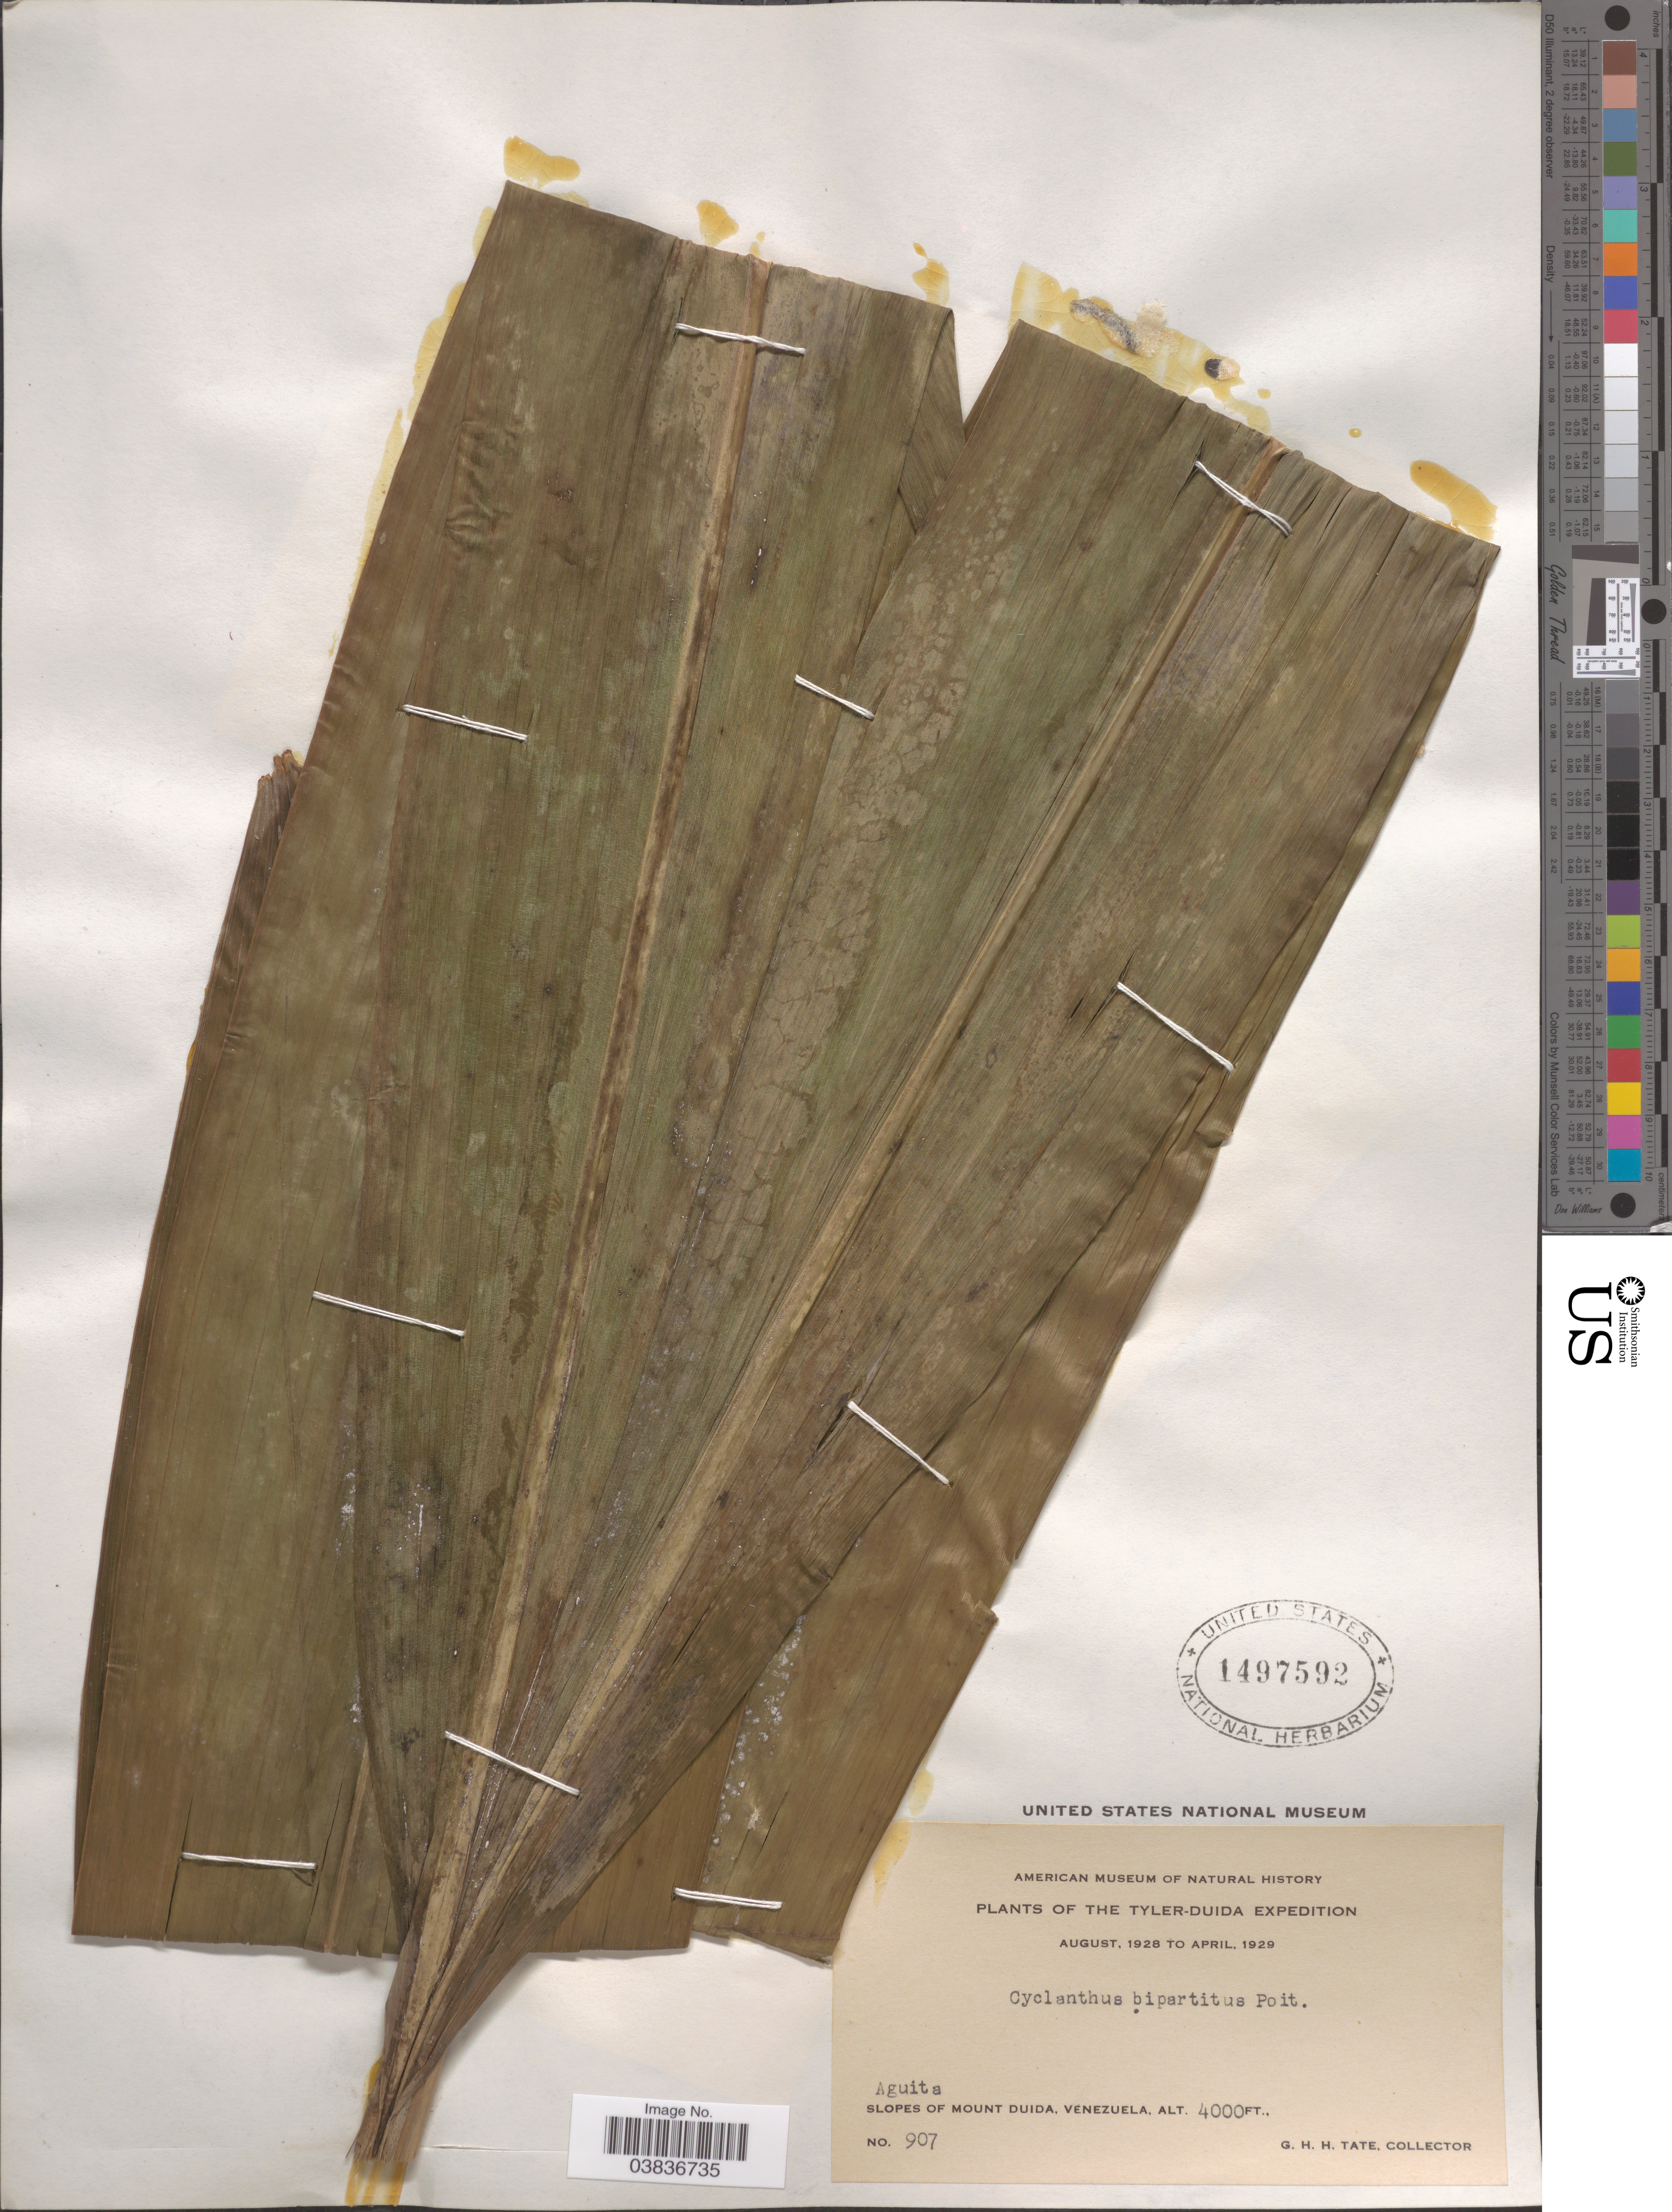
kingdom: Plantae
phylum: Tracheophyta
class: Liliopsida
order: Pandanales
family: Cyclanthaceae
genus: Cyclanthus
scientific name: Cyclanthus bipartitus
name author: Poit. ex A. Rich.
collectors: G. H. H.Tate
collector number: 907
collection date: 1928-08/1929-04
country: Venezuela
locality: The Tyler-Duida. [unsure placement] Aguita. Slopes of Mount Duida.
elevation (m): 1219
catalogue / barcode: US 1497592